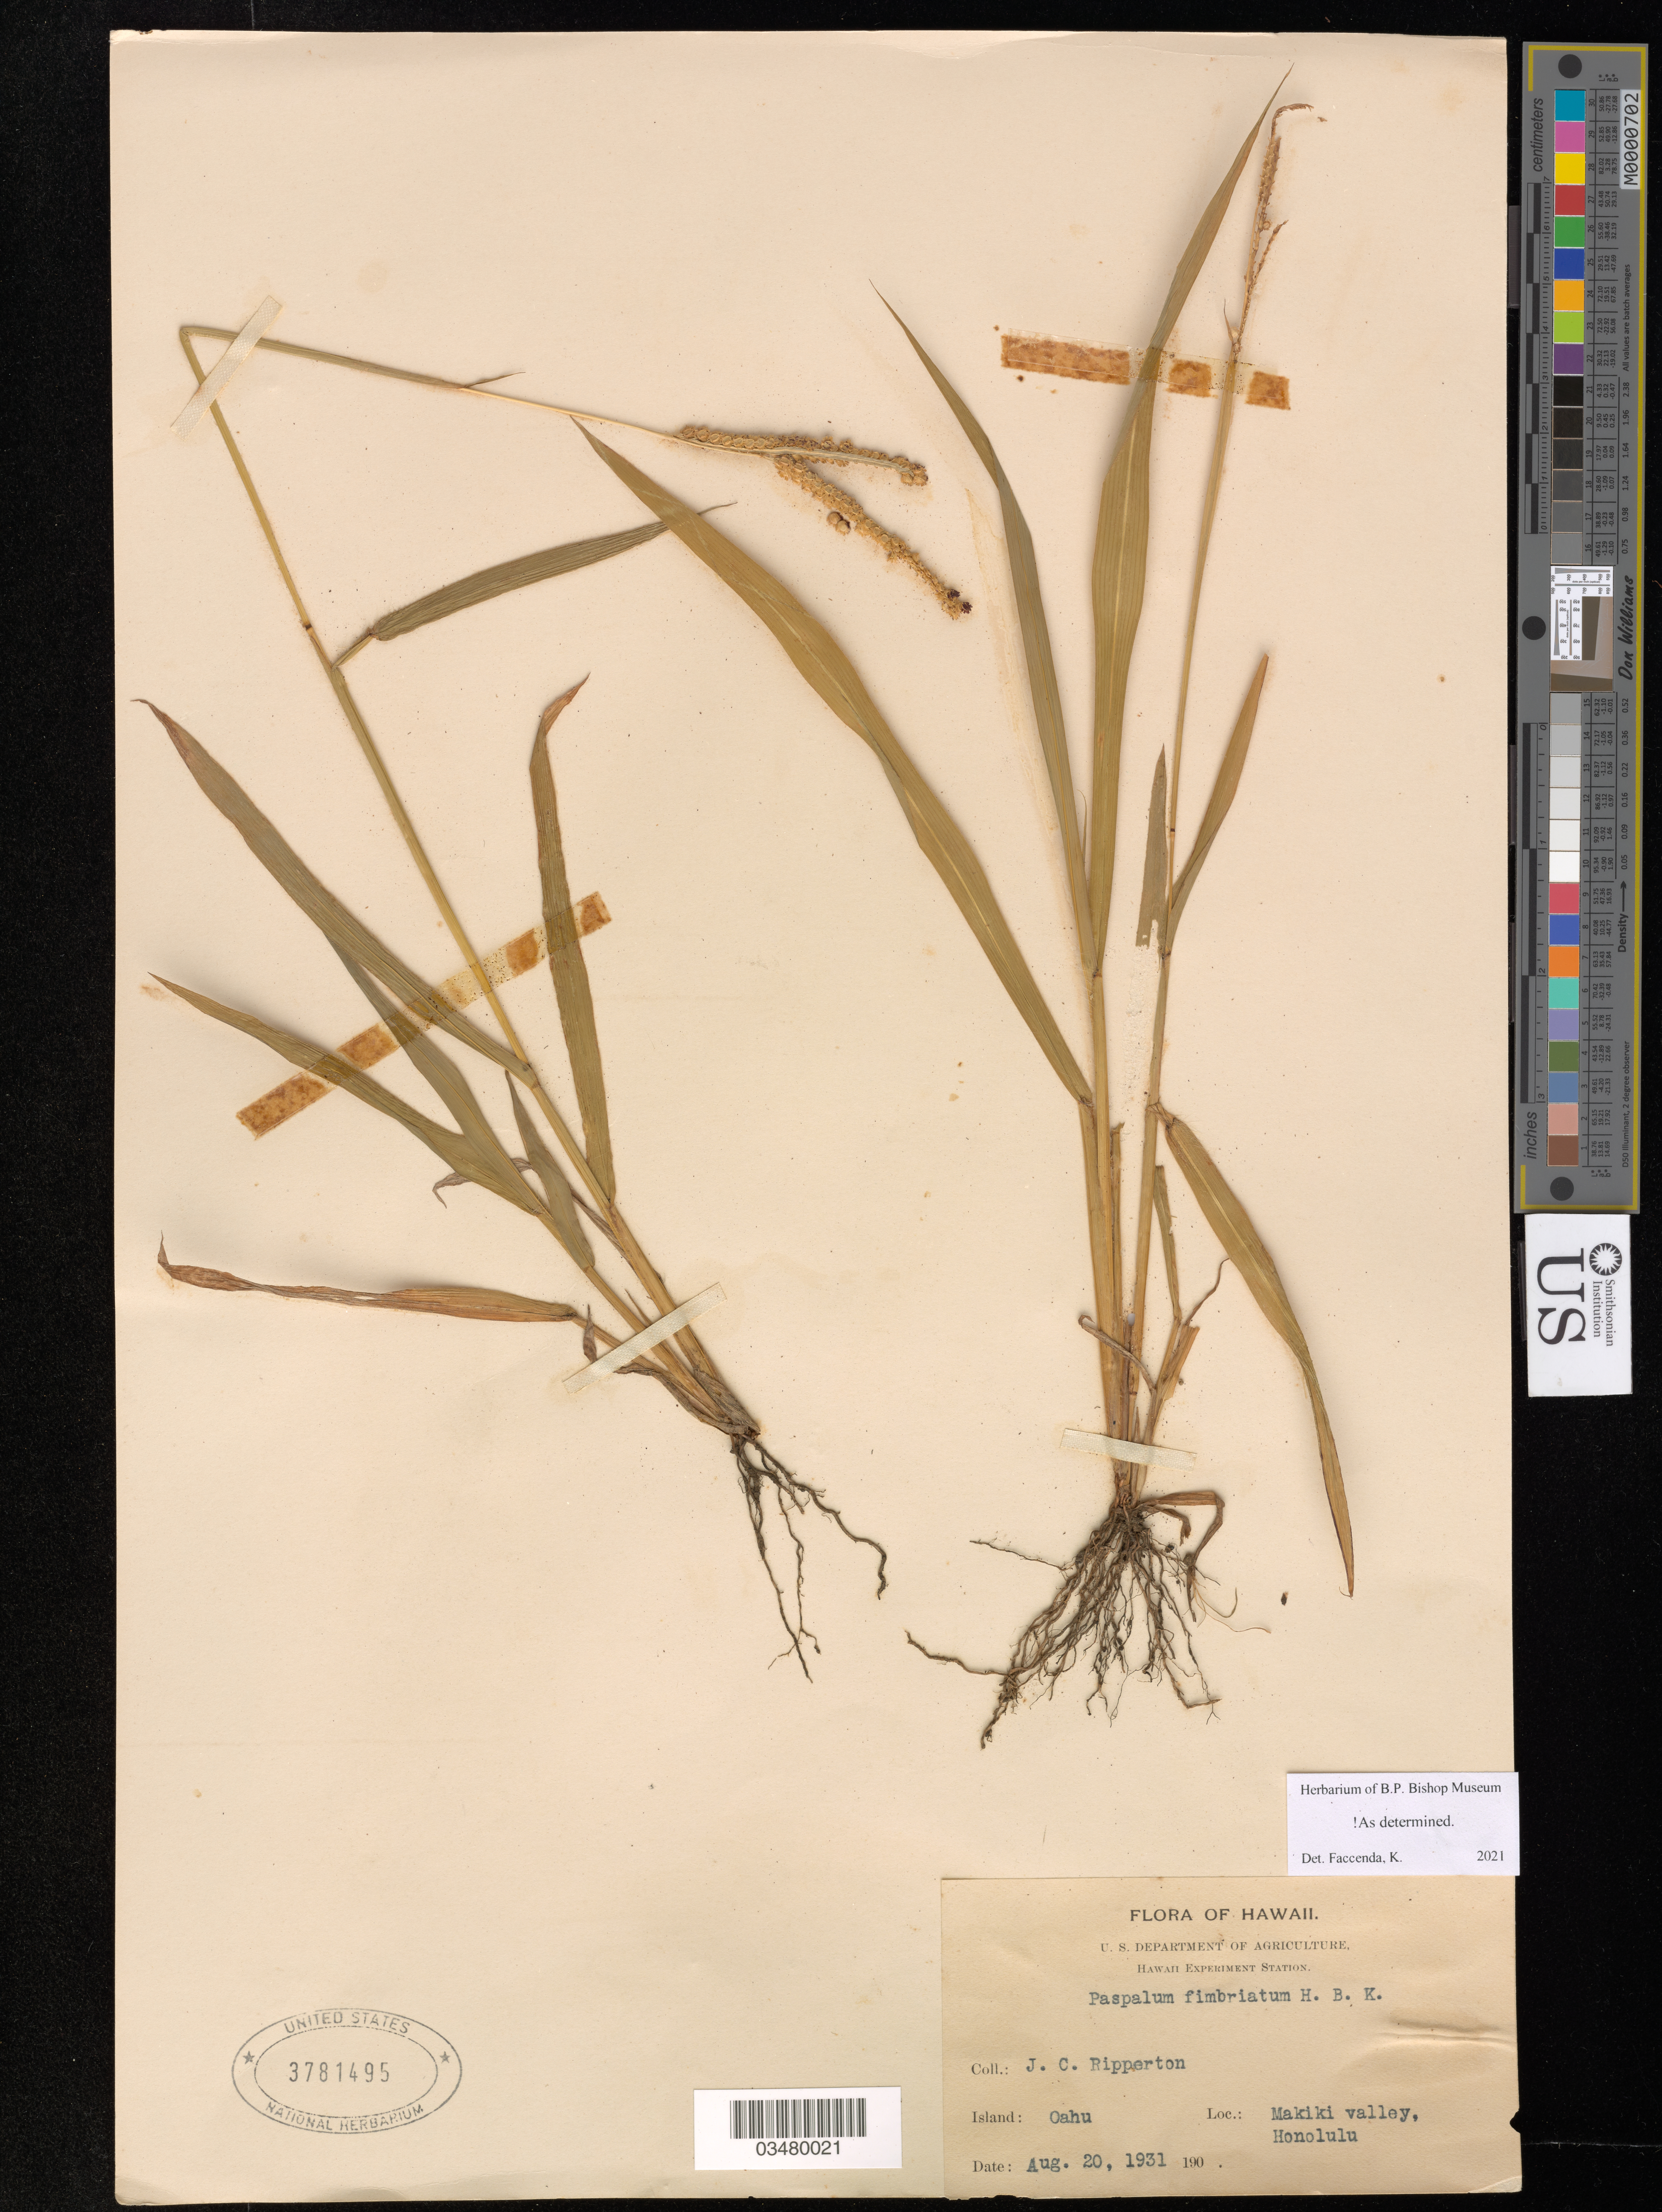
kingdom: Plantae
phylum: Tracheophyta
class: Liliopsida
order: Poales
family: Poaceae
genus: Paspalum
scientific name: Paspalum fimbriatum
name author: Kunth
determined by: Faccenda, K.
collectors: J. Ripperton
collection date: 1931-08-20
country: United States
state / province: Hawaii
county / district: Honolulu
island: Oahu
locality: Makiki Valley, Honolulu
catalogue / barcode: US 3781495